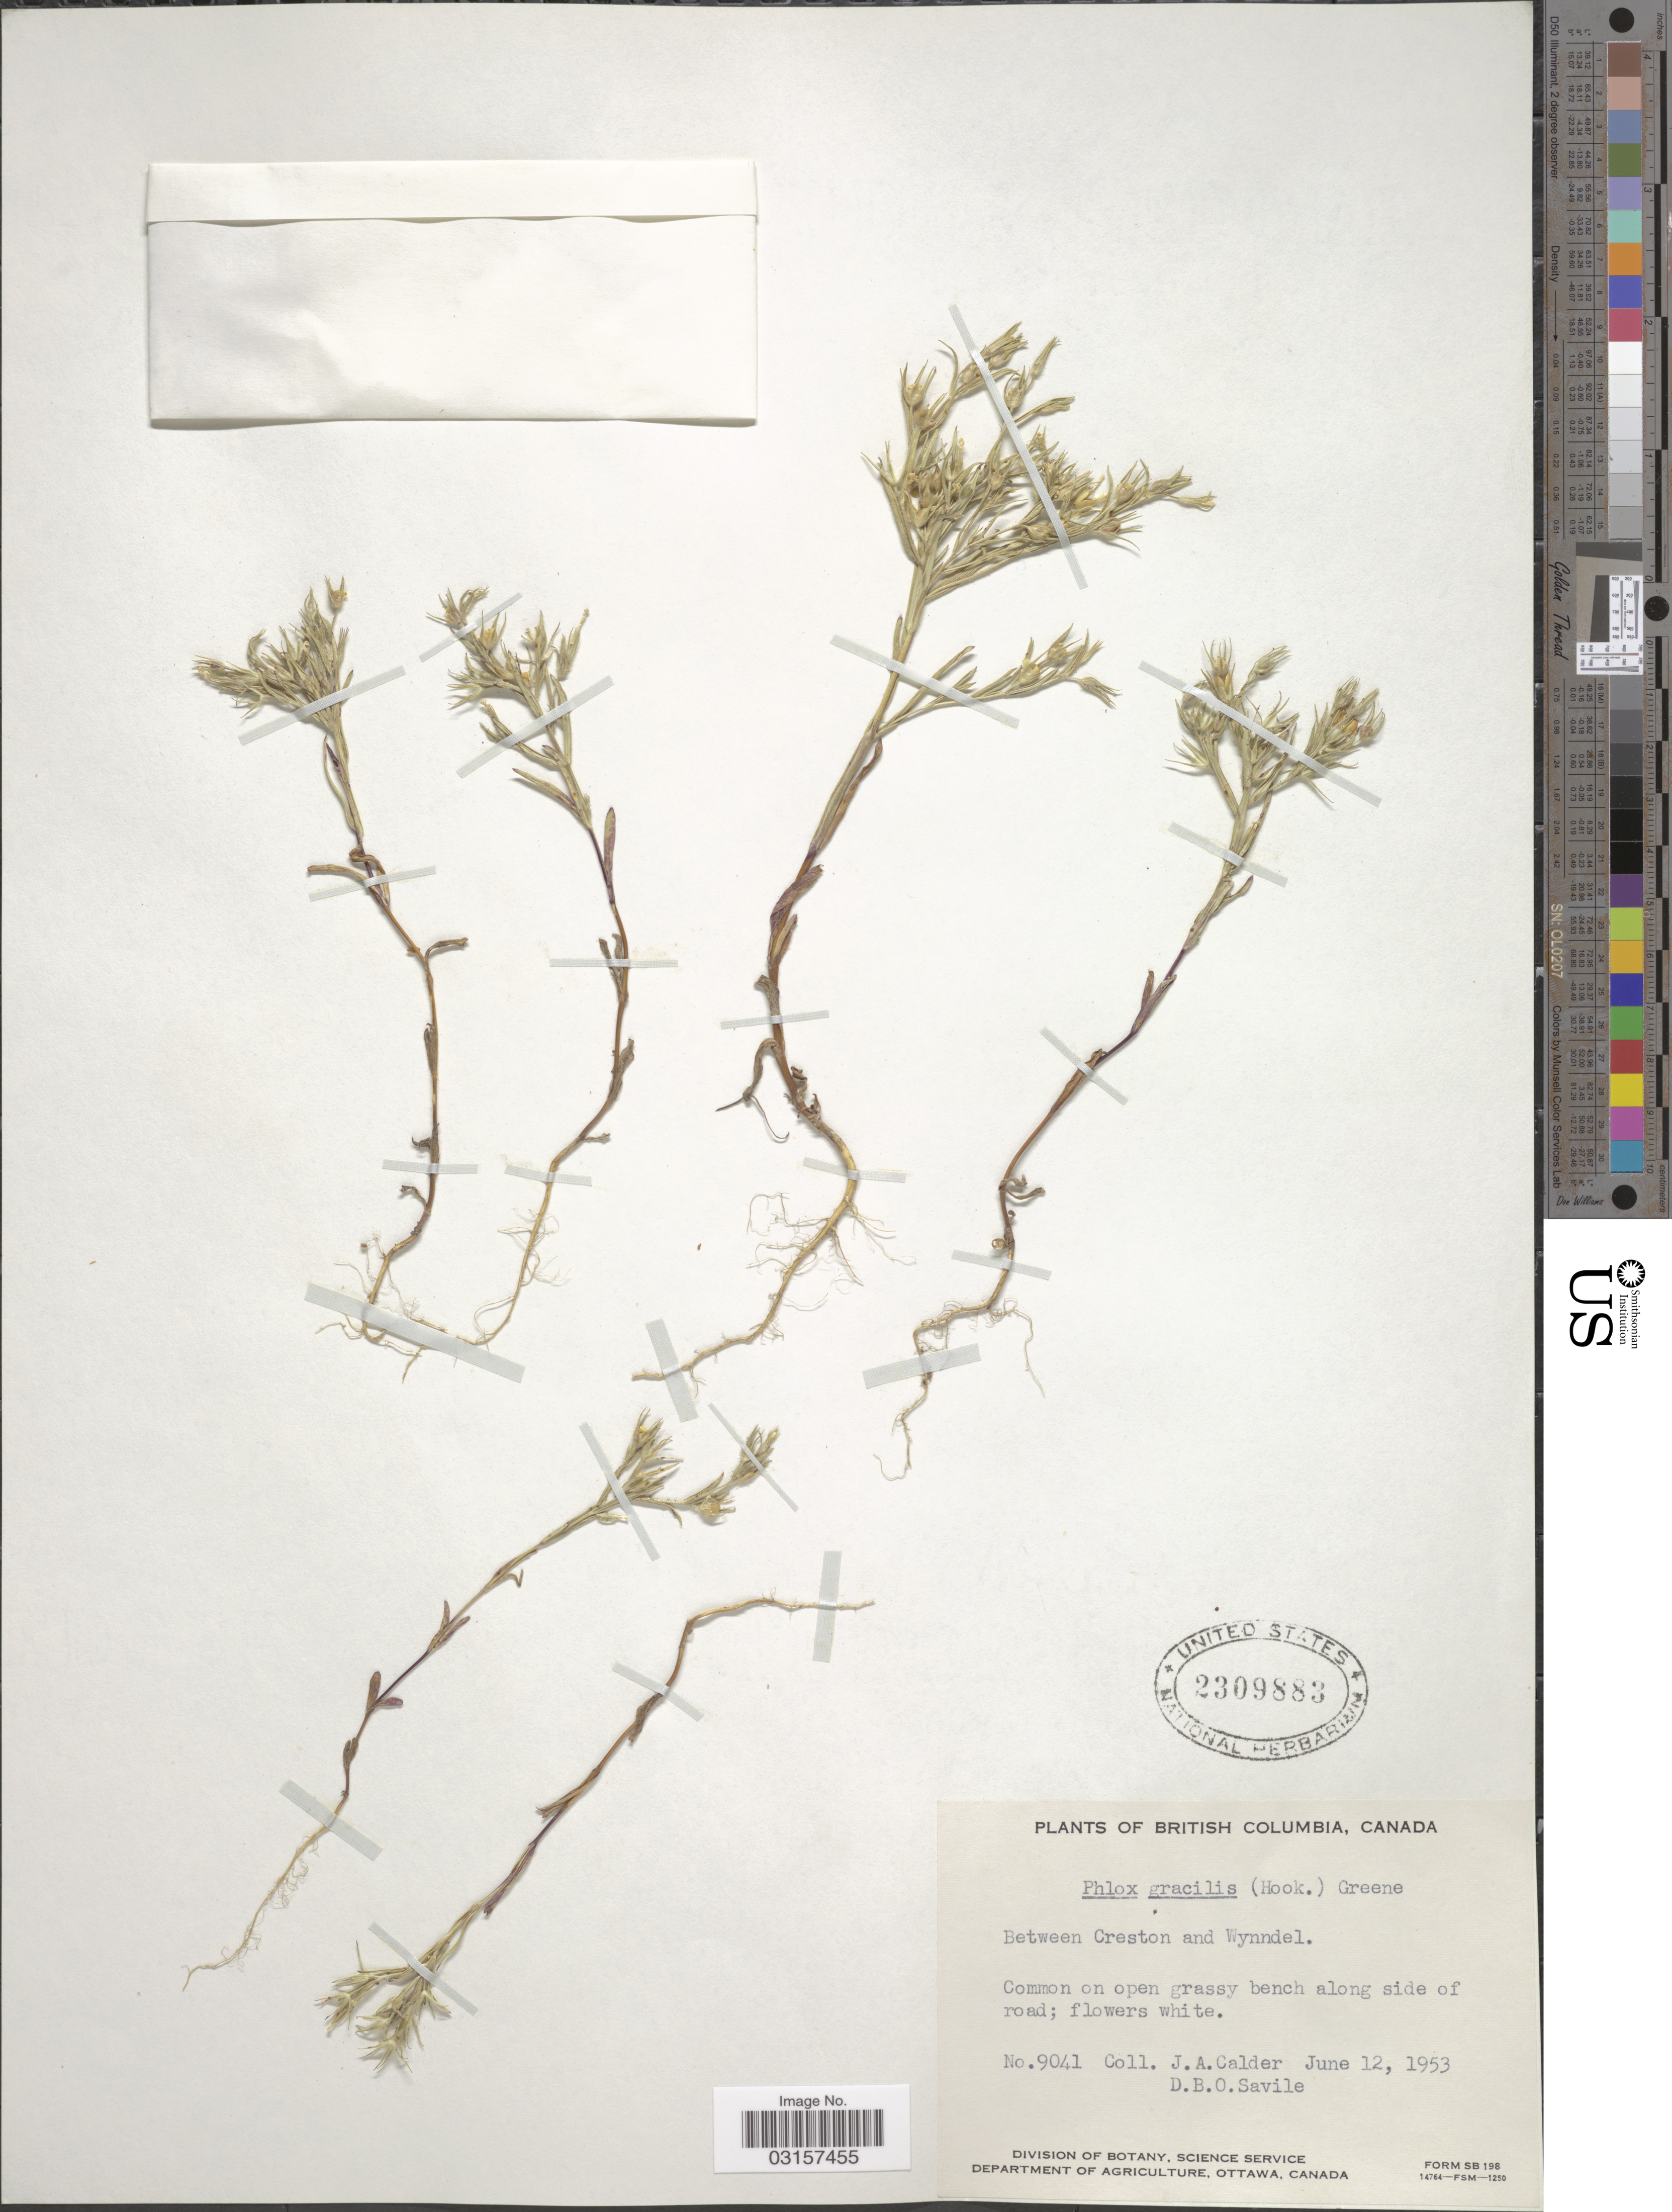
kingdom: Plantae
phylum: Tracheophyta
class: Magnoliopsida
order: Ericales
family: Polemoniaceae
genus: Microsteris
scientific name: Microsteris gracilis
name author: (Hook.) Greene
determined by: (US) Smithsonian Institution - National Museum of Natural History - Department of Botany (UNITED STATES)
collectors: J. A. Calder & D. Savile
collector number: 9041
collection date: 1953-06-12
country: Canada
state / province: British Columbia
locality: Between Creston and Wynndel.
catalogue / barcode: US 2309883